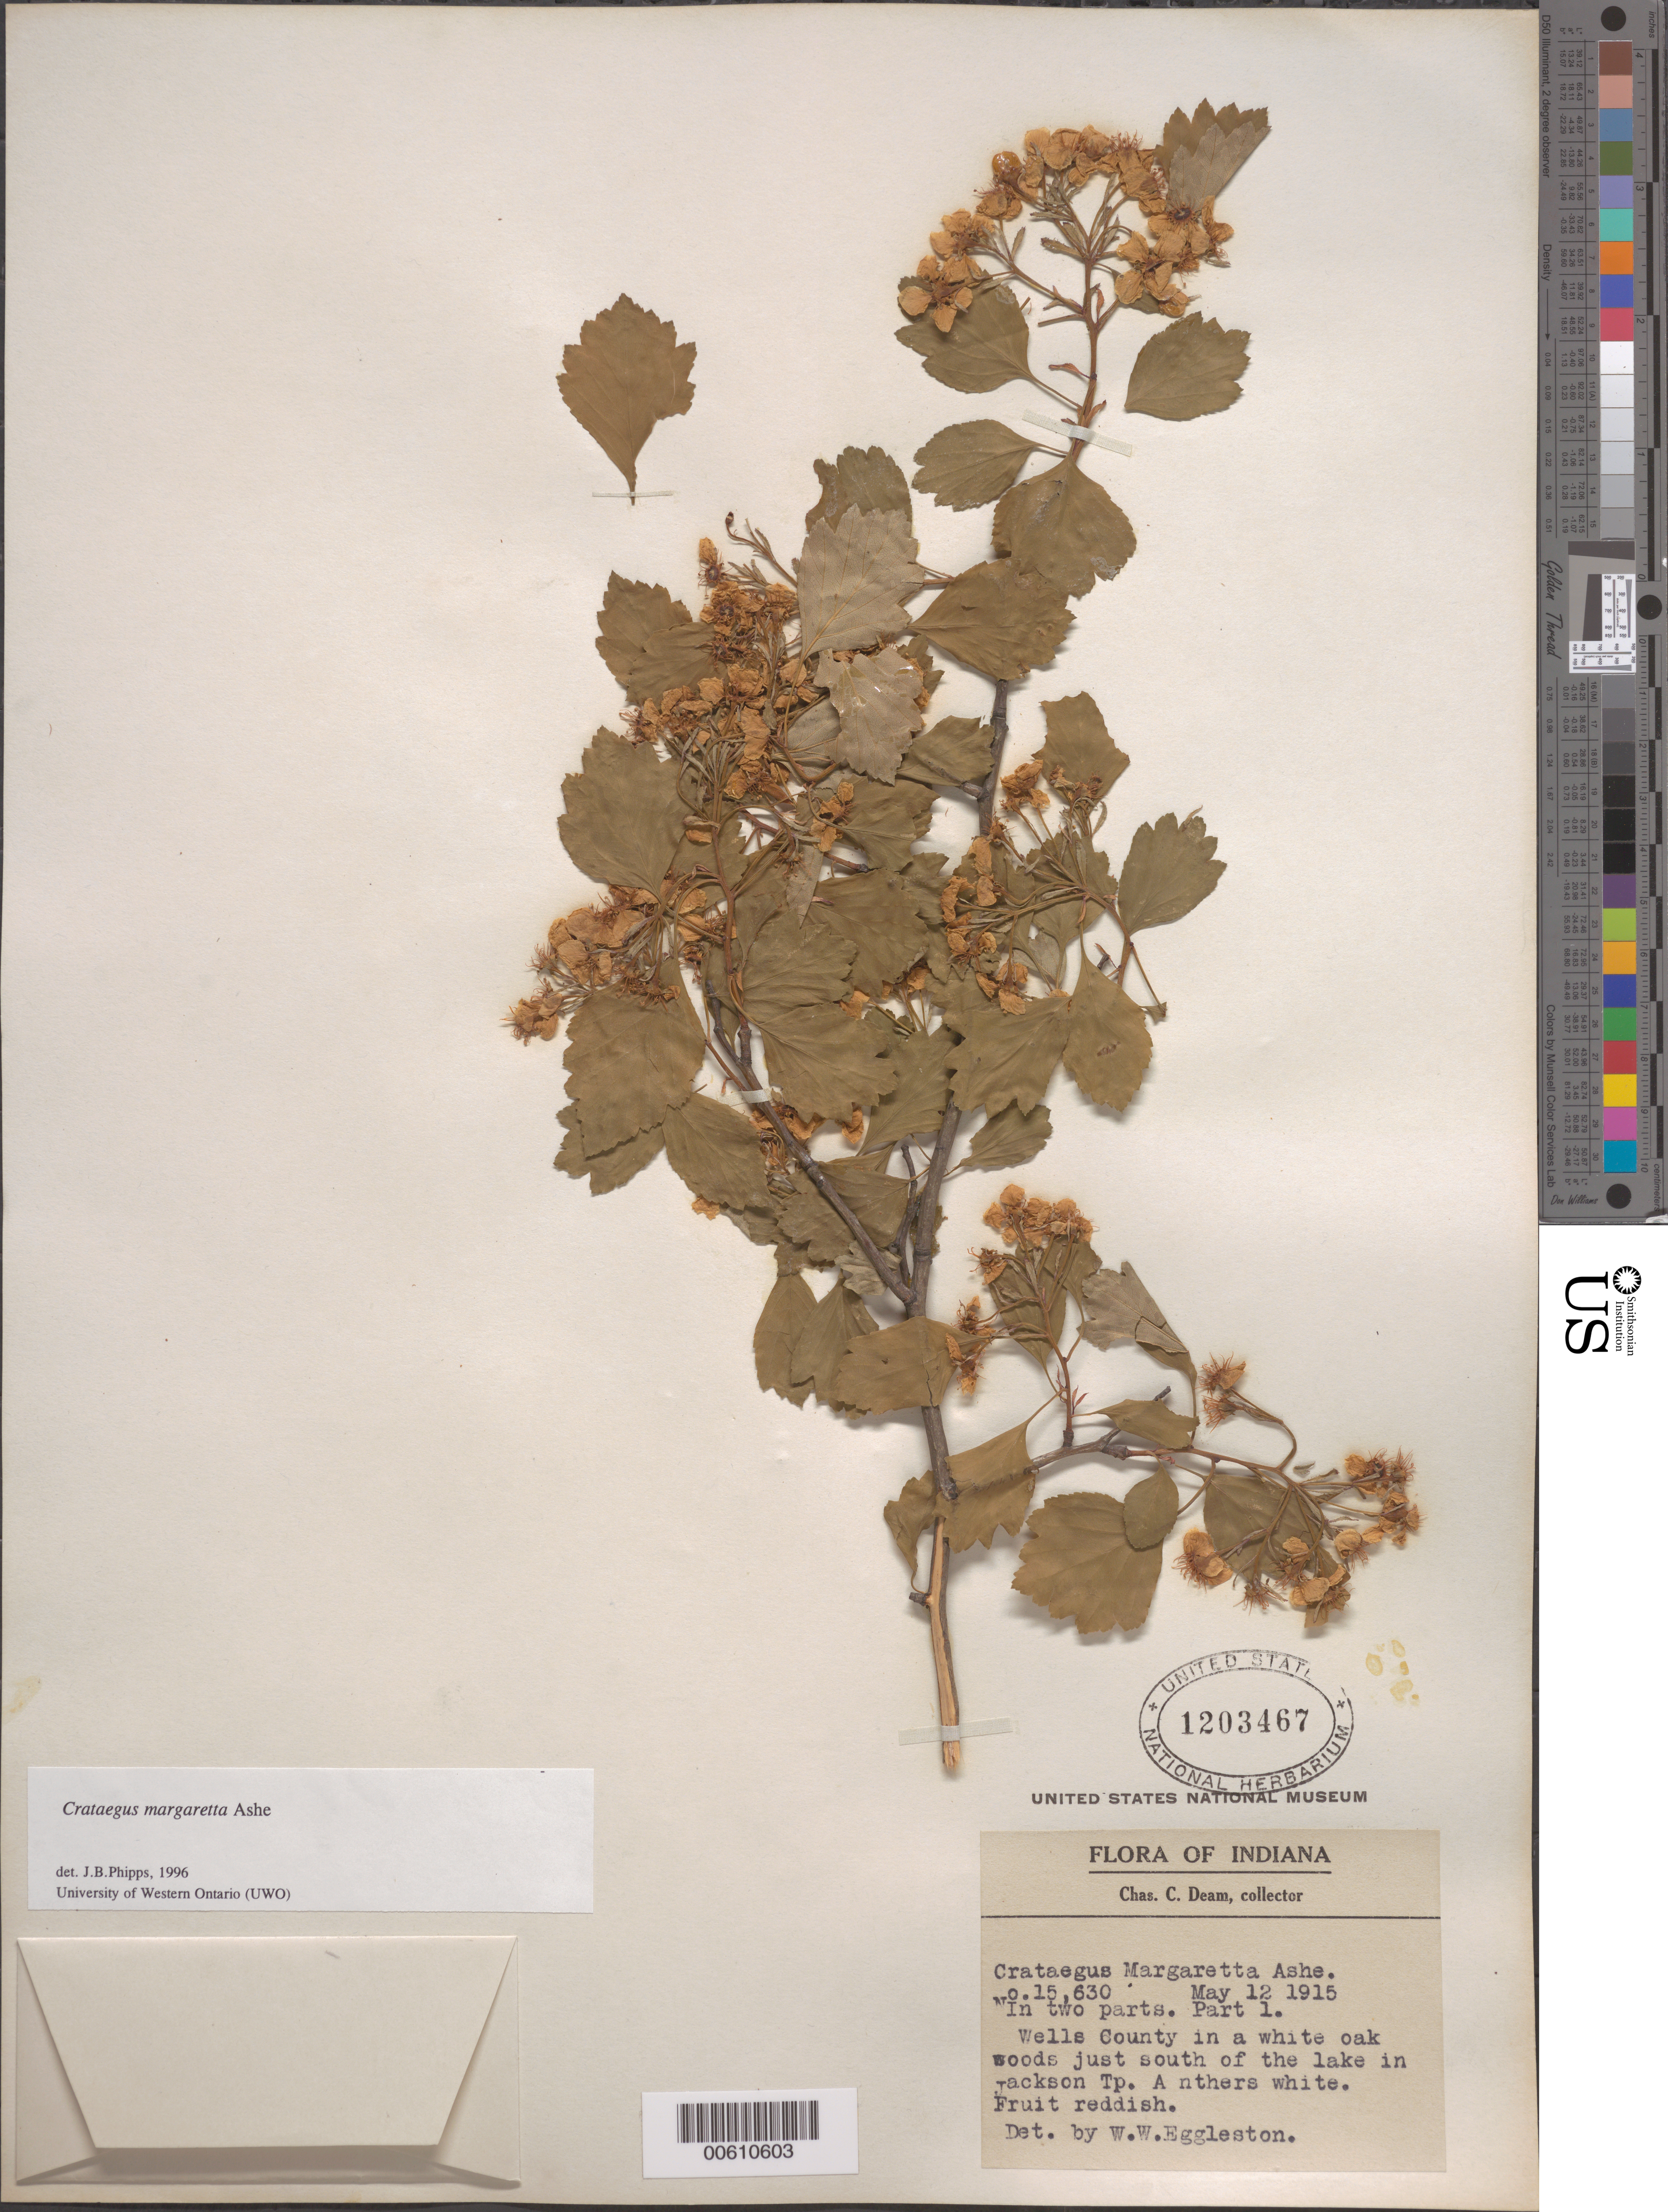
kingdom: Plantae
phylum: Tracheophyta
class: Magnoliopsida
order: Rosales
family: Rosaceae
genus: Crataegus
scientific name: Crataegus margarettae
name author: Ashe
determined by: Eggleston, W. W.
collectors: C. C. Deam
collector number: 15630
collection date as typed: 12 May 1915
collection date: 1915-05-12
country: United States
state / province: Indiana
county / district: Wells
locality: Just S of the lake in Jackson Twp.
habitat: In a white oak woods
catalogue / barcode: US 1203467